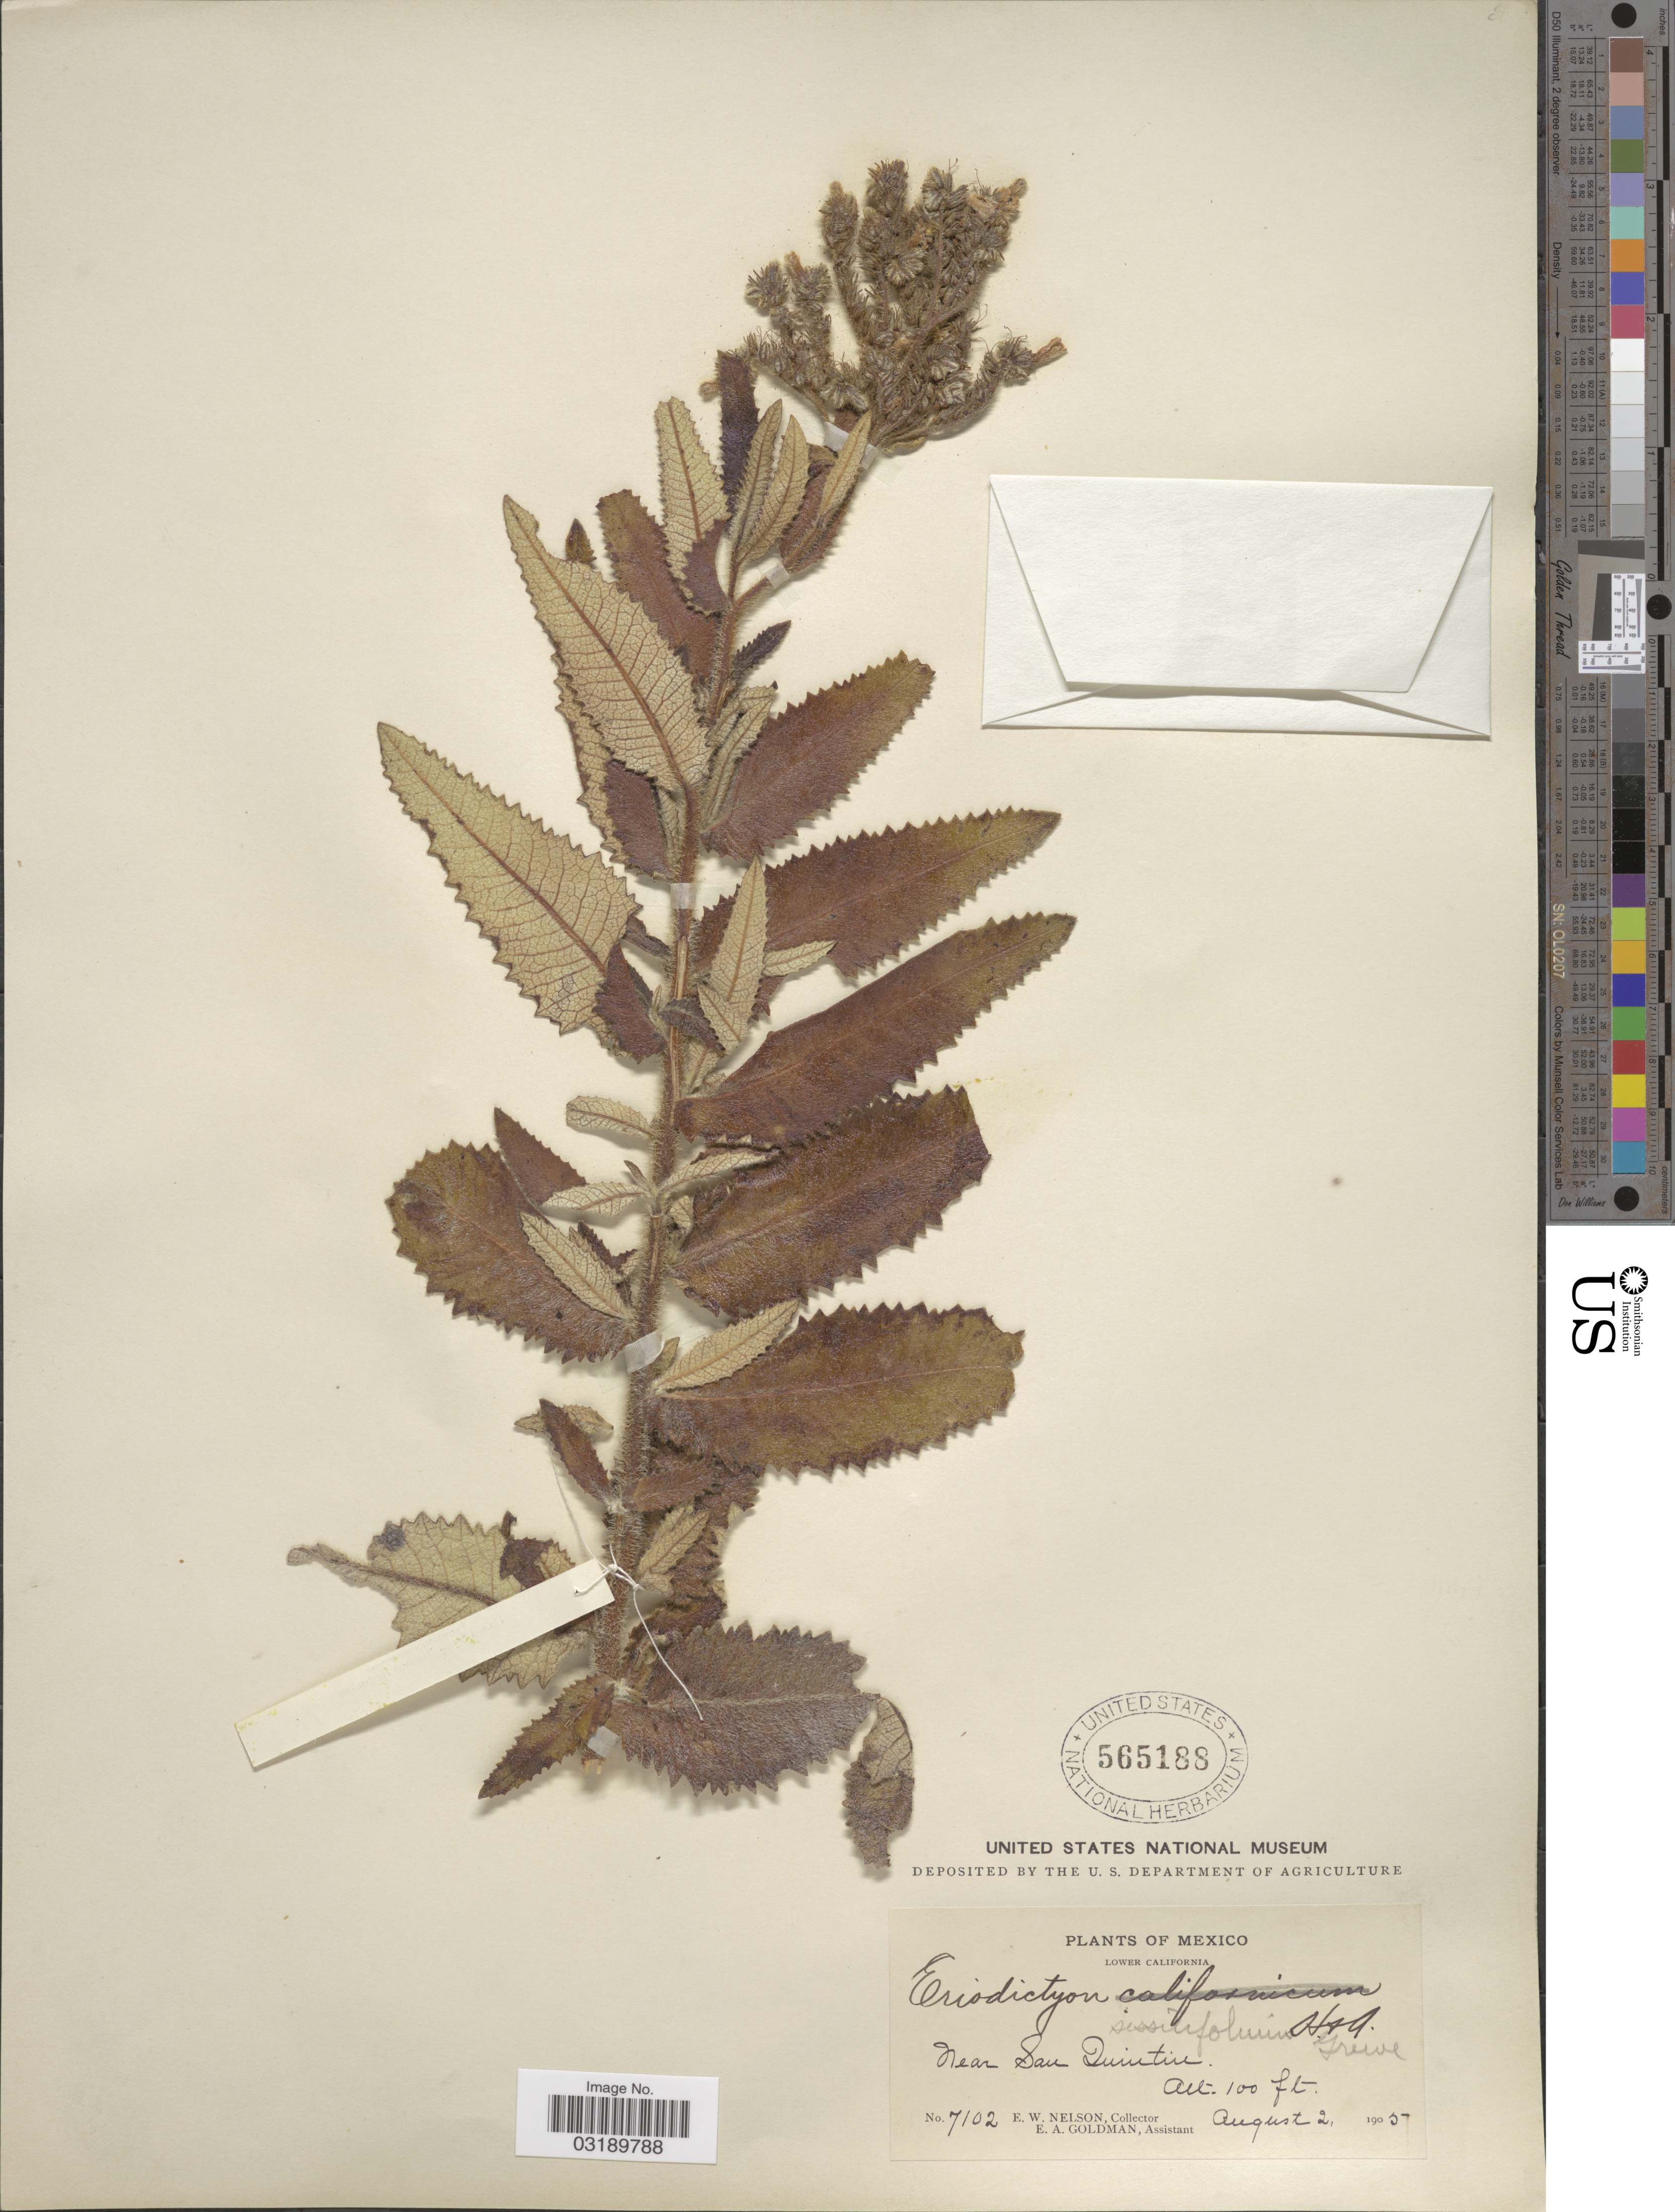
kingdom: Plantae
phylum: Tracheophyta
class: Magnoliopsida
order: Boraginales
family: Namaceae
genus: Eriodictyon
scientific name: Eriodictyon sessilifolium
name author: Greene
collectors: E. W. Nelson & E. A. Goldman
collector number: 7102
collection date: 1905-08-02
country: Mexico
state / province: Baja California Norte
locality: Lower California. Near San Quintin.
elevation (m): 30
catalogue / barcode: US 565188